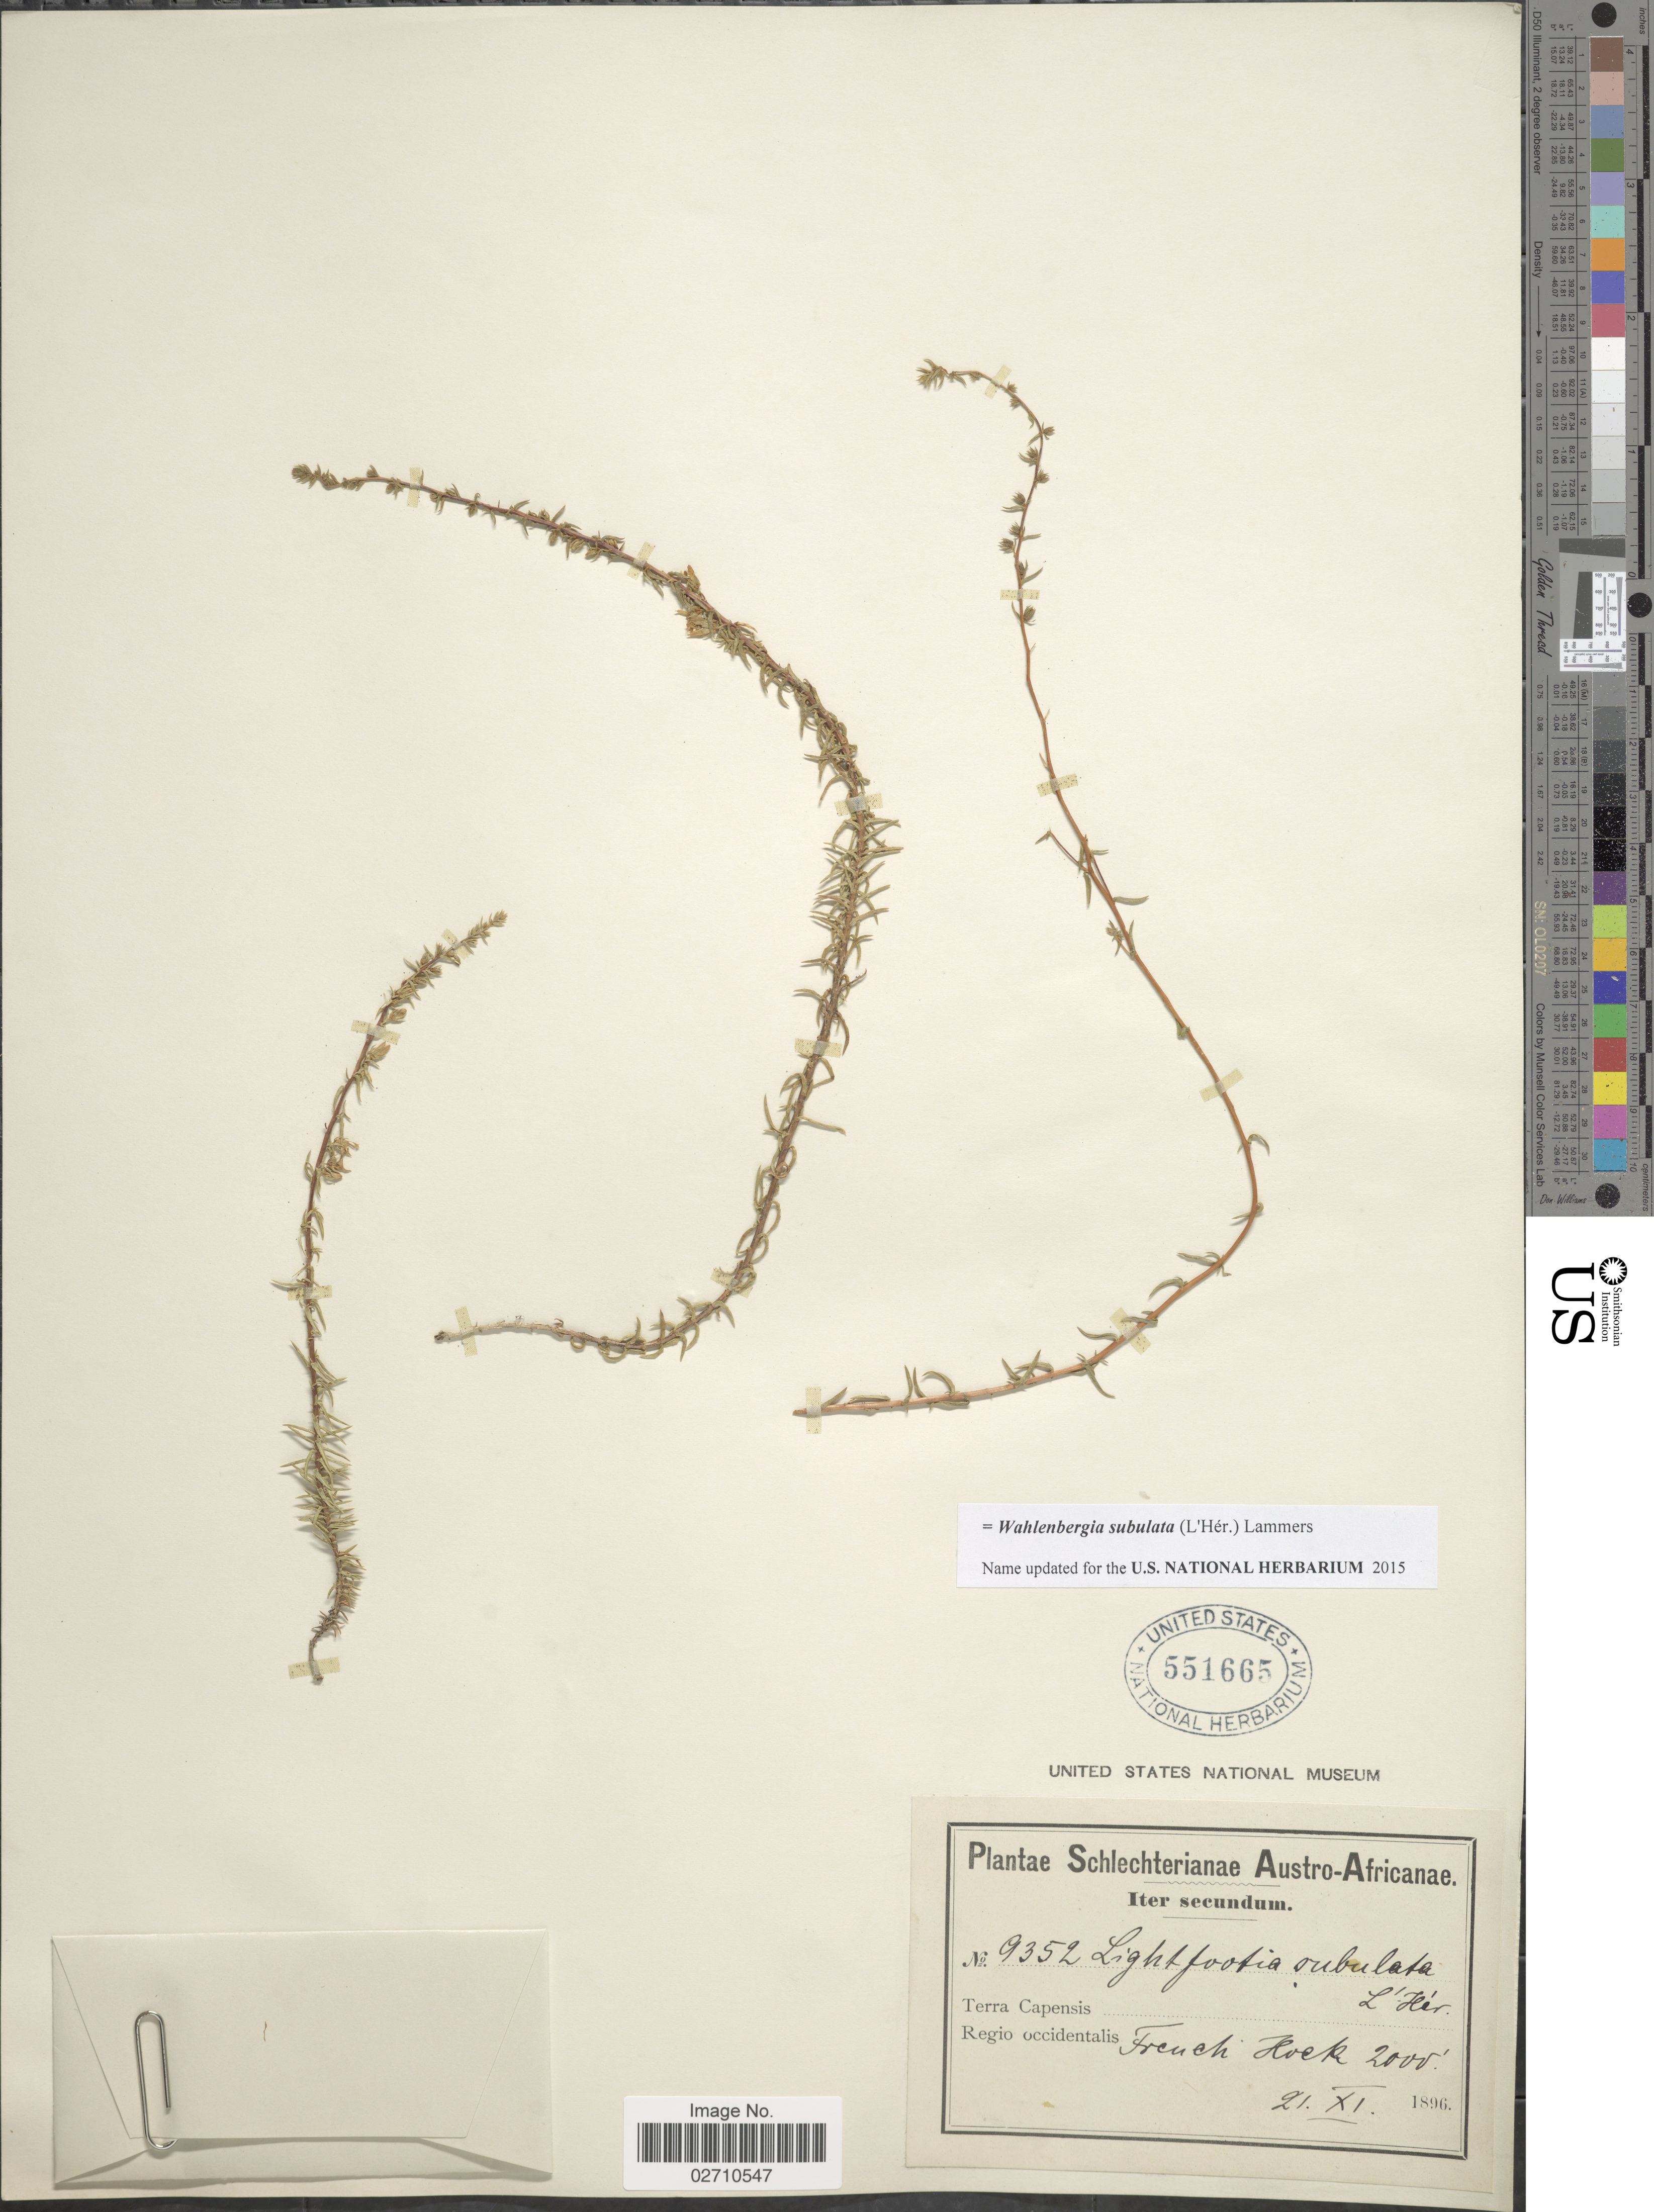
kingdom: Plantae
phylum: Tracheophyta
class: Magnoliopsida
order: Asterales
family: Campanulaceae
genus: Wahlenbergia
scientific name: Wahlenbergia subulata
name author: (L'Hér.) Lammers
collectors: Schlechter, --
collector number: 9352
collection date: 1896-11-21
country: South Africa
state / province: Western Cape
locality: Austro-Africanae, Terra Capensis, Regio occidentalis, French Hoek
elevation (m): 610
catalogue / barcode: US 551665